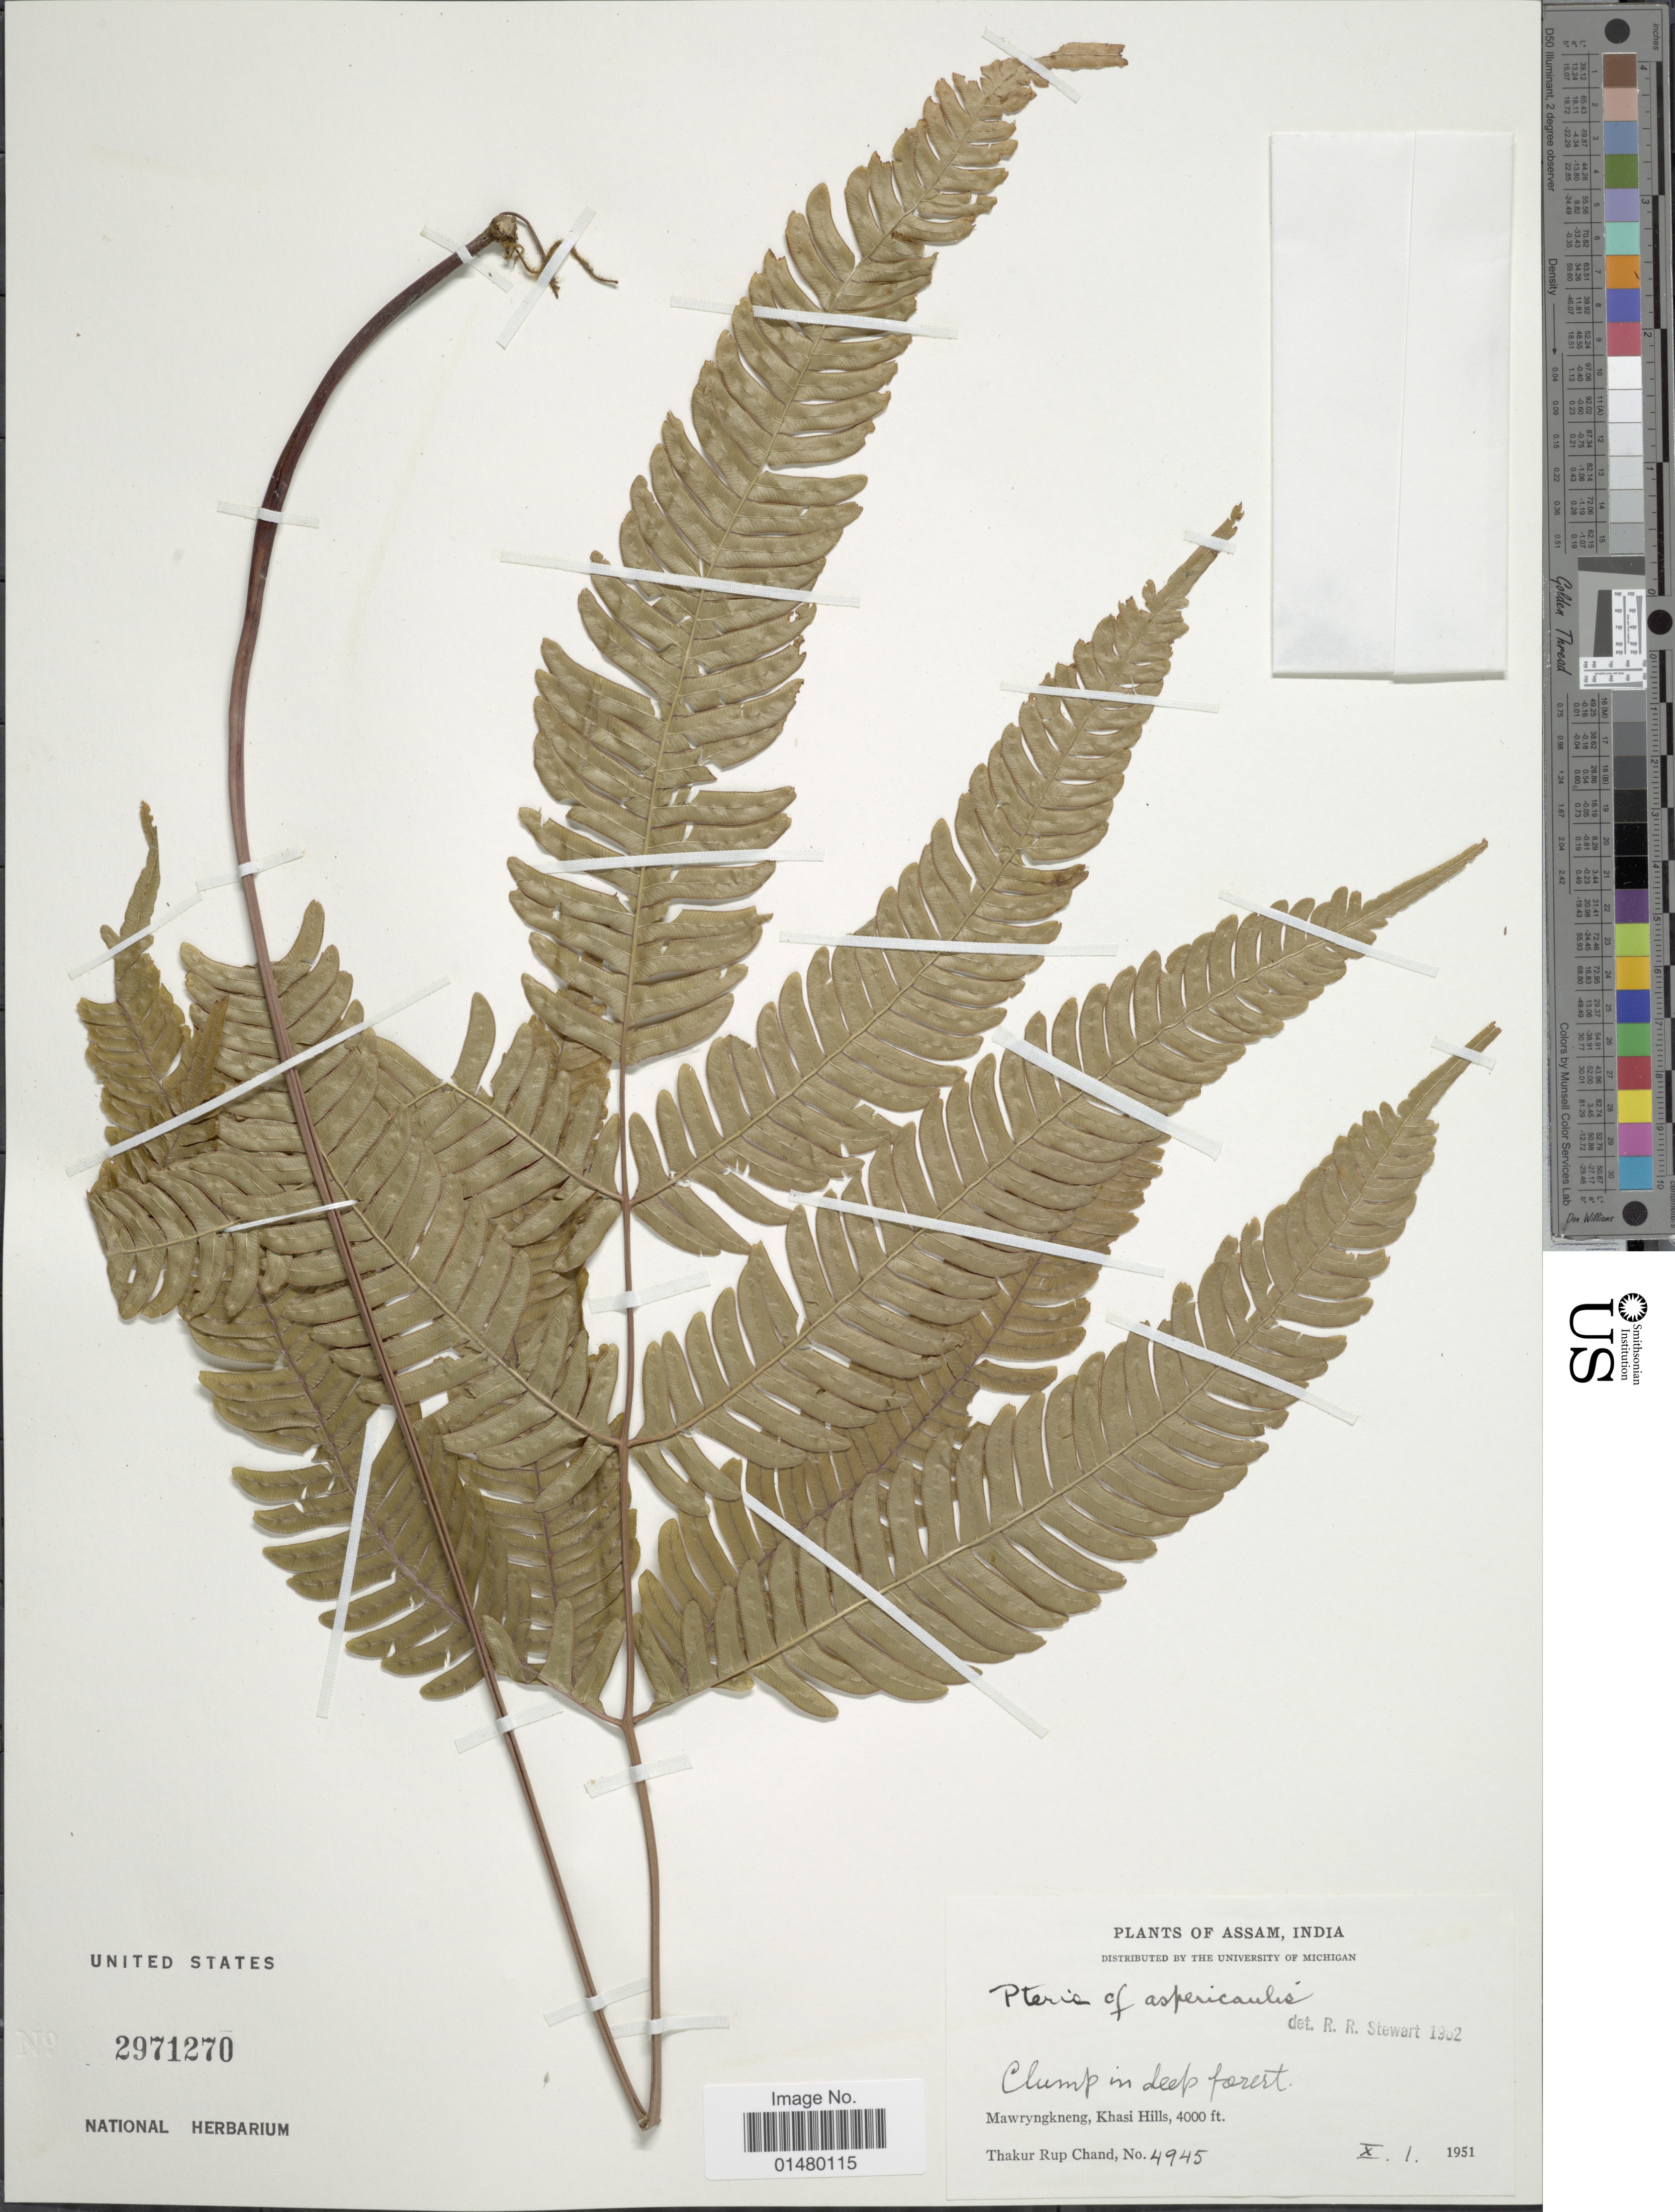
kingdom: Plantae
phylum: Tracheophyta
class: Polypodiopsida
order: Polypodiales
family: Pteridaceae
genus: Pteris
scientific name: Pteris aspericaulis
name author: Wall. ex Hieron.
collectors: T. R. Chand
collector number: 4945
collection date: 1951-10-01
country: India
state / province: Meghalaya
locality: Mawryngkneng, Khasi Hills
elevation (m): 1219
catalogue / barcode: US 2971270